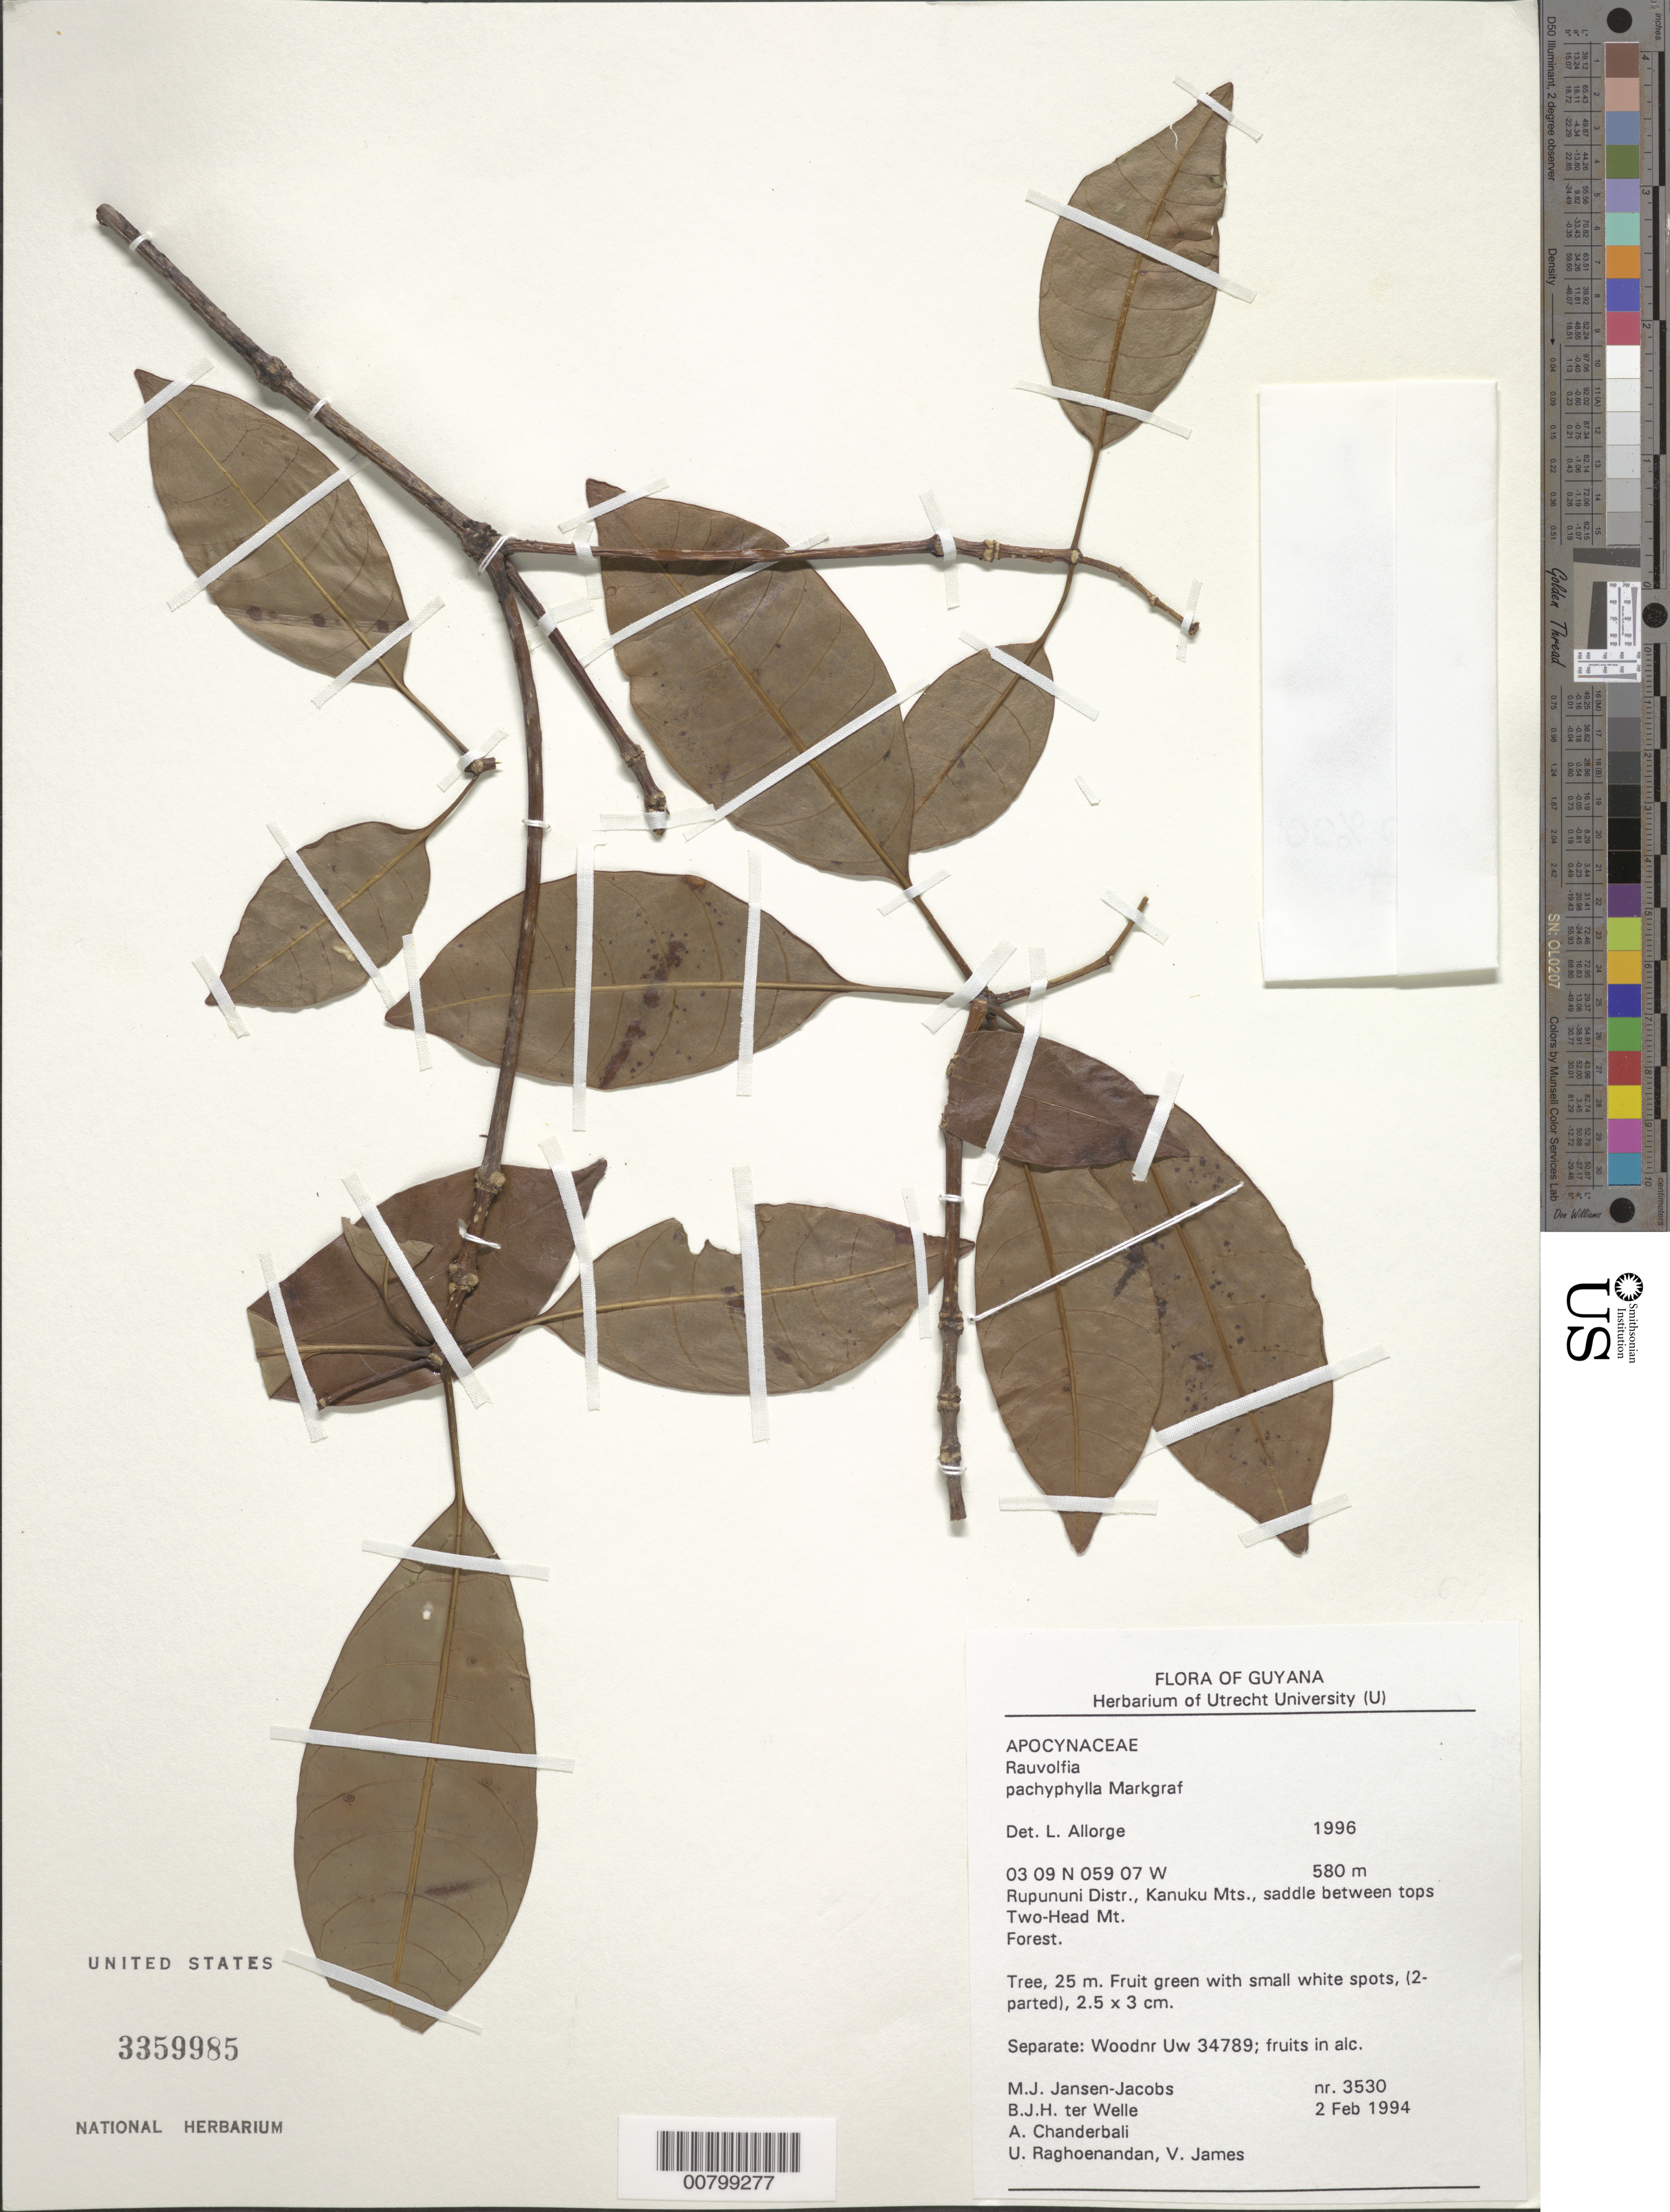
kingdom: Plantae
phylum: Tracheophyta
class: Magnoliopsida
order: Gentianales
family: Apocynaceae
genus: Rauvolfia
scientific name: Rauvolfia pachyphylla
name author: Markgr.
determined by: Allorge, L.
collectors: M. J. Jansen-Jacobs, B. Welle, A. S. Chanderbali, U. Raghoenandan & V. James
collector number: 3530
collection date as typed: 2-Feb-94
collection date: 1994-02-02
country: Guyana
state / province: U. Takutu-U. Essequibo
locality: Two-Head Mt., saddle between tops of, Kanuku Mts.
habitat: Forest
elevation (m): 580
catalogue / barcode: US 3359985